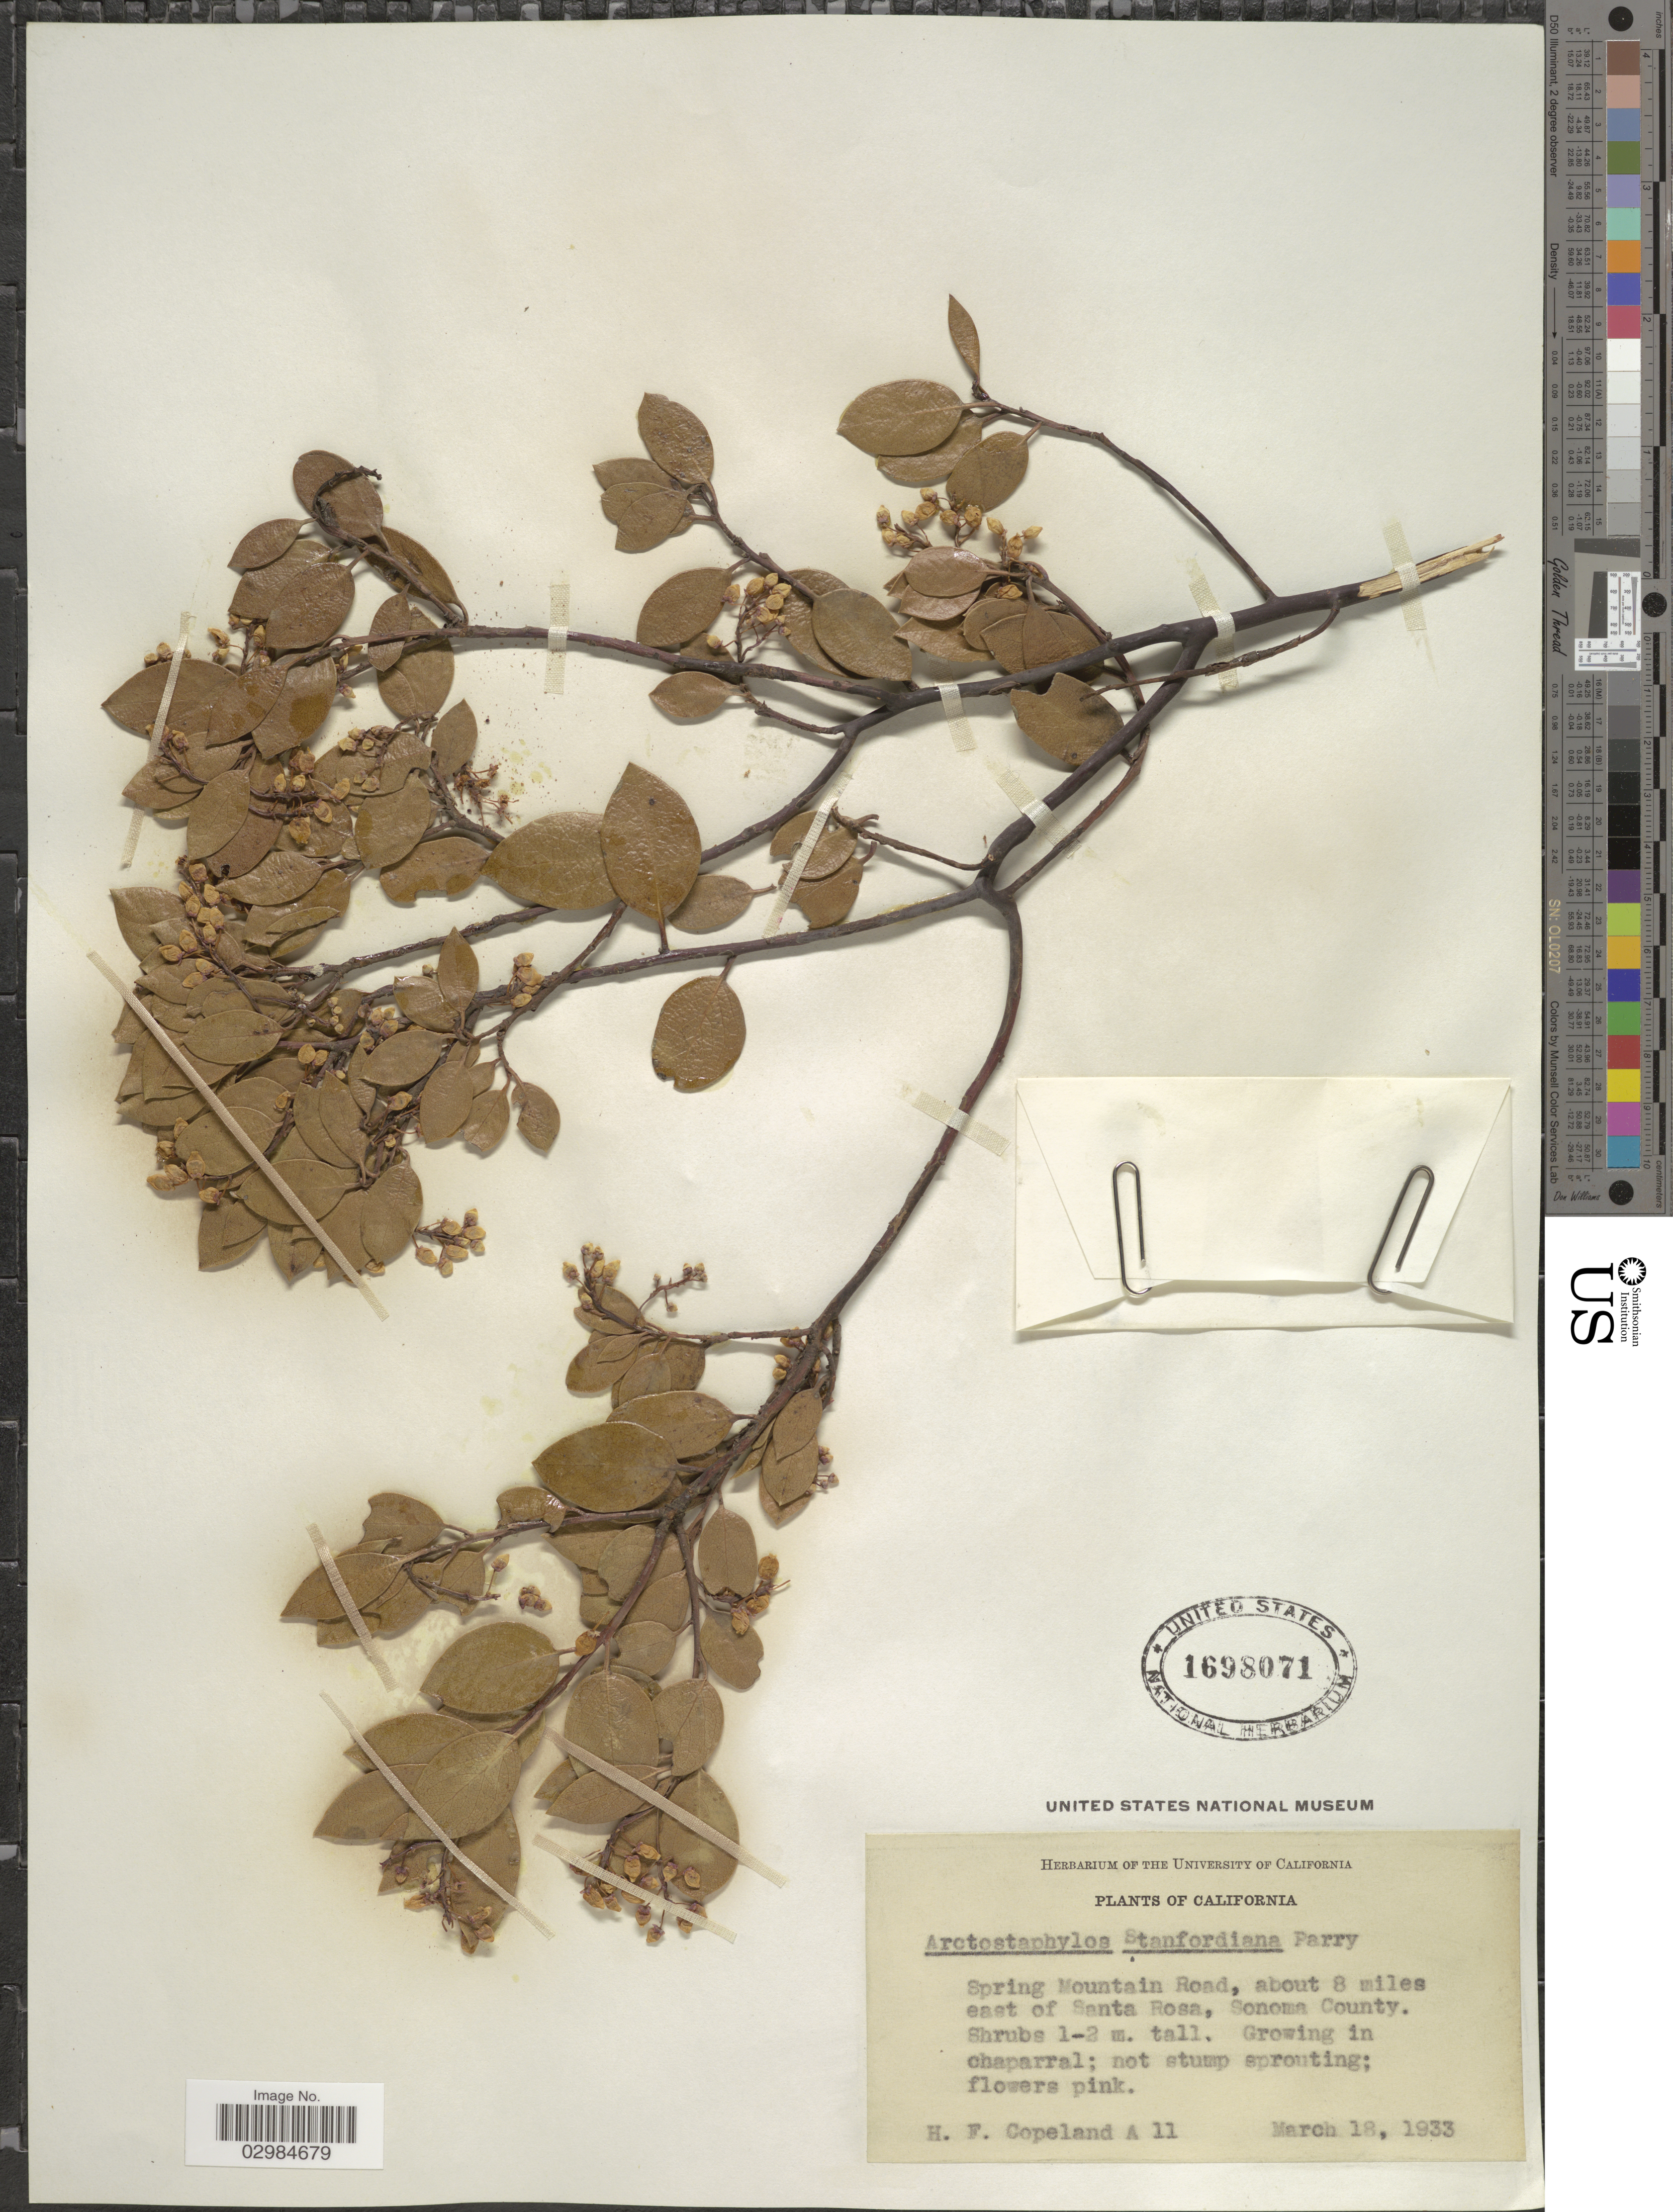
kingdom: Plantae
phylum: Tracheophyta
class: Magnoliopsida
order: Ericales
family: Ericaceae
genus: Arctostaphylos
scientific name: Arctostaphylos stanfordiana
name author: Parry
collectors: H. F. Copeland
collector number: A11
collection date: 1933-03-18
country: United States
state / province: California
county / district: Sonoma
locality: Spring Mountain Road, about 8 miles east of Santa Rosa, Sonoma County.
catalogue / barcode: US 1698071